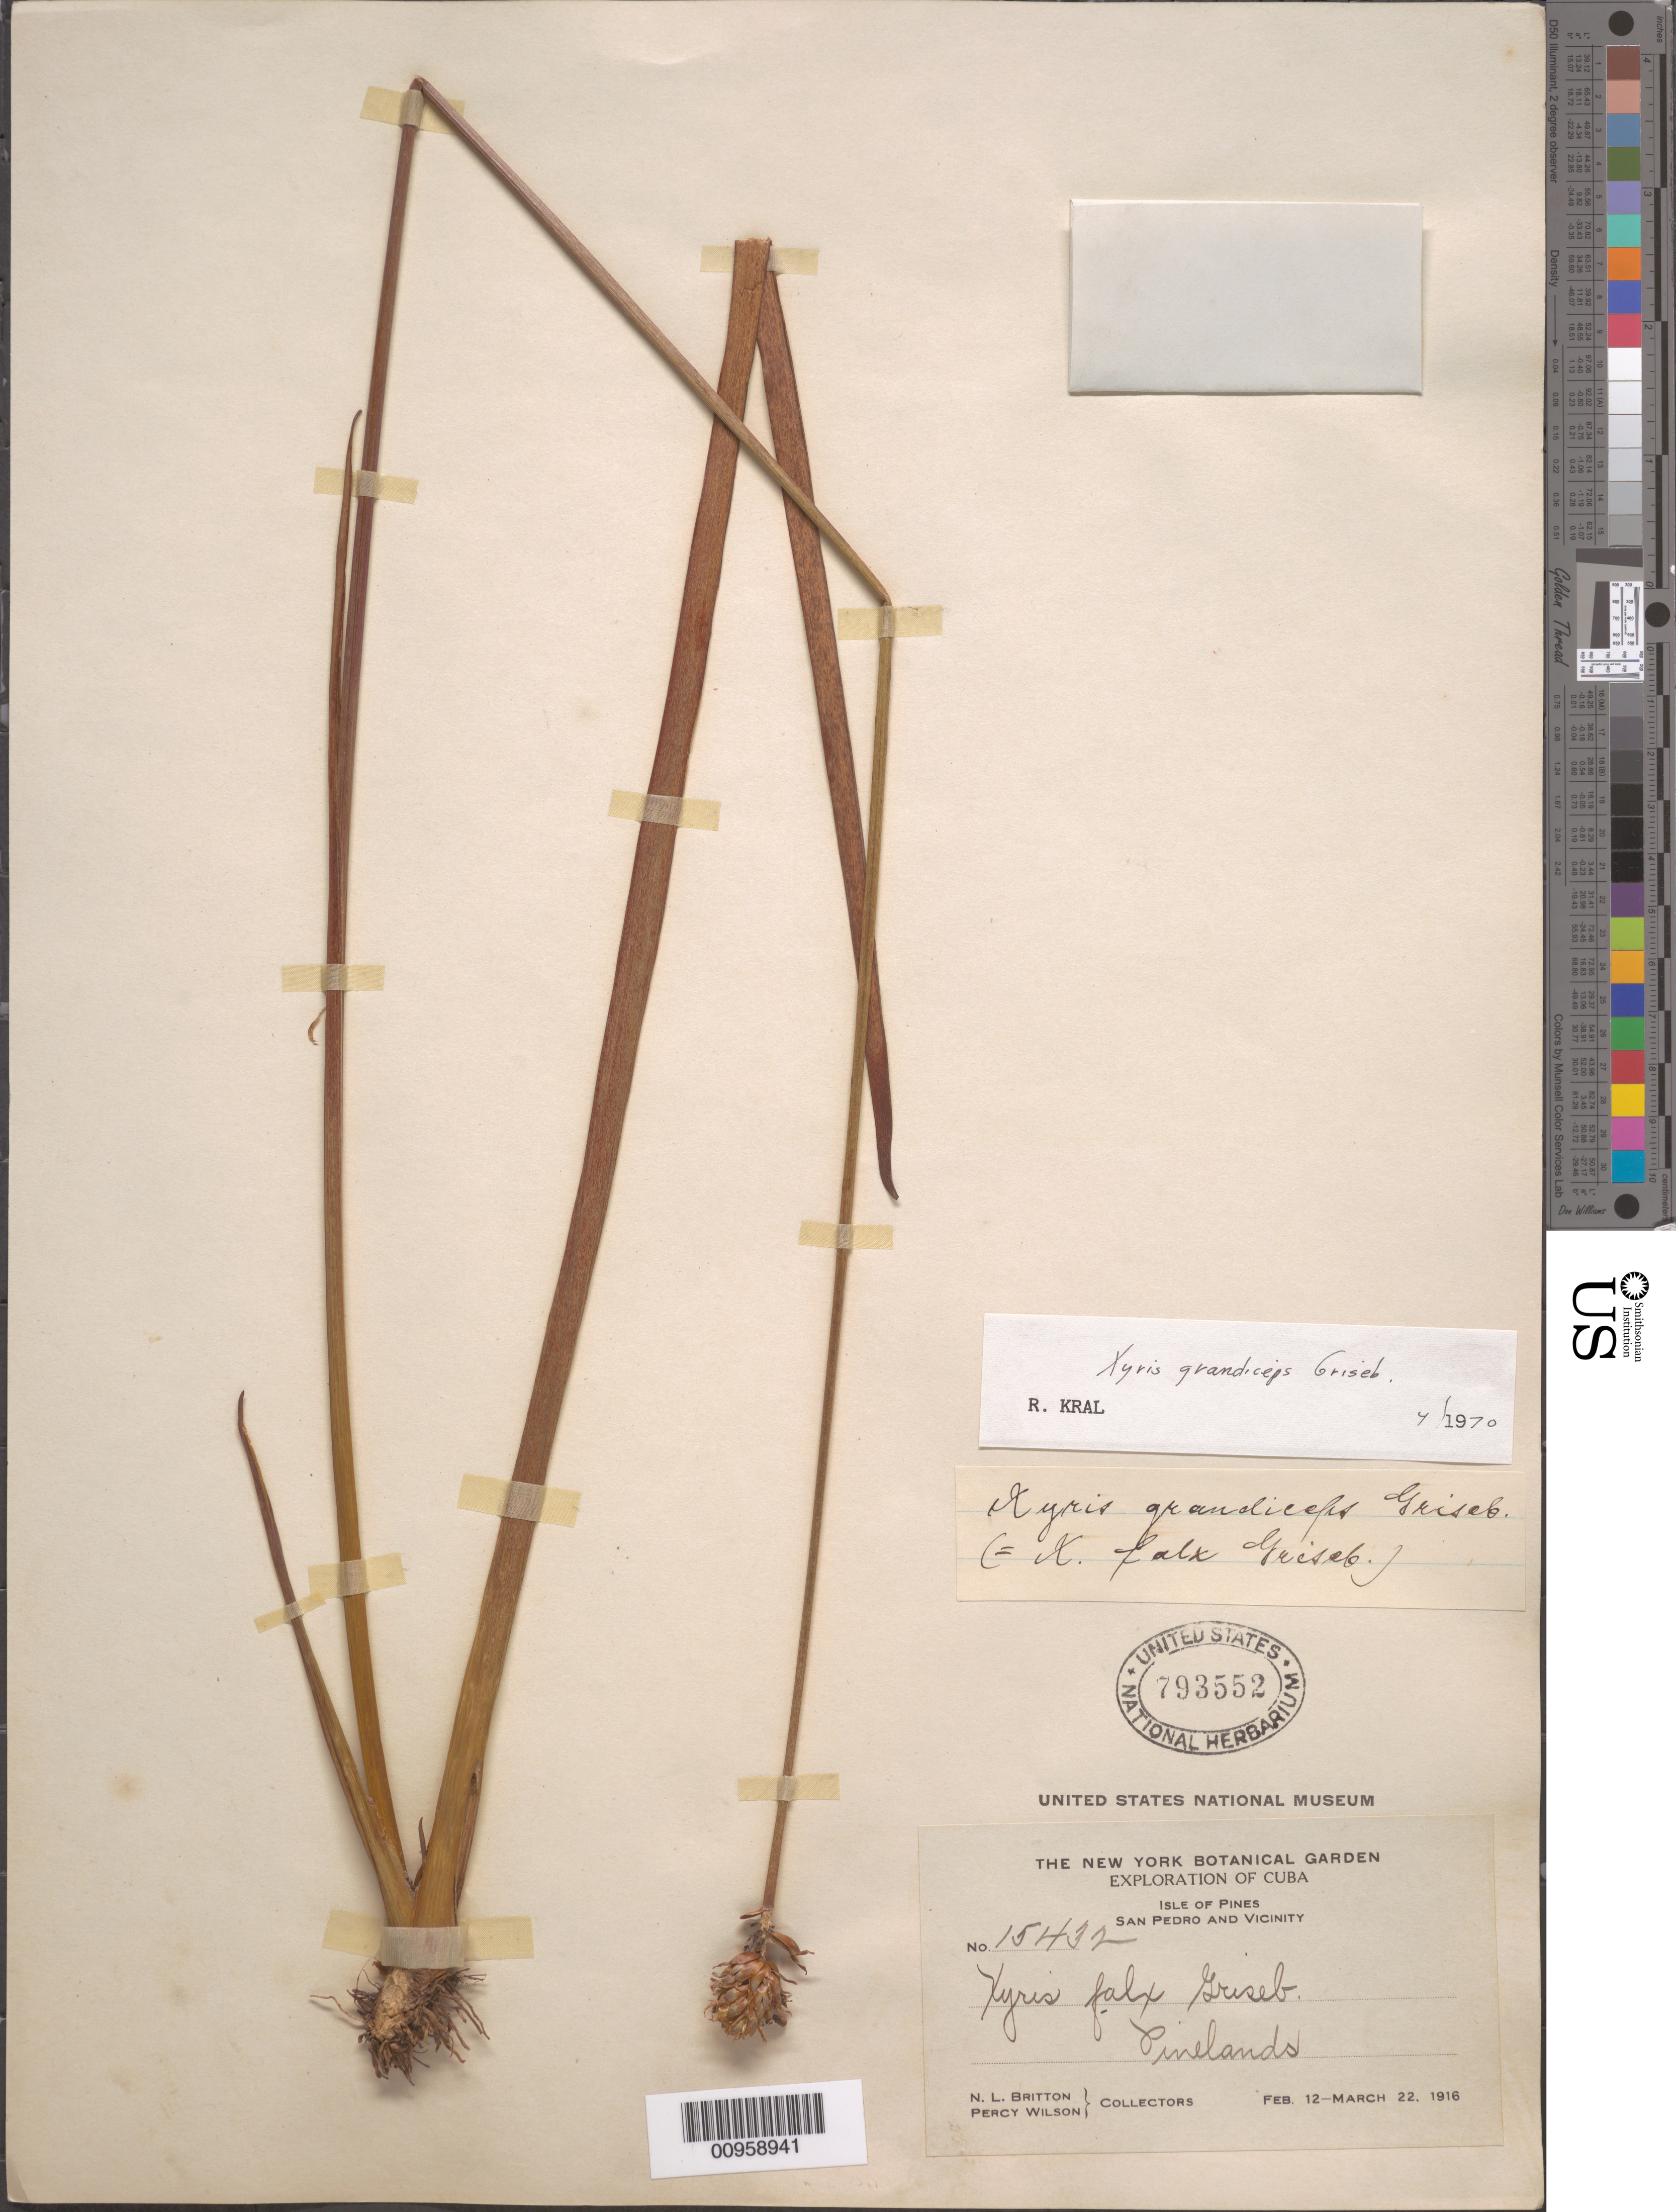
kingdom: Plantae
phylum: Tracheophyta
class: Liliopsida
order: Poales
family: Xyridaceae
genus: Xyris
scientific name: Xyris grandiceps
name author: Griseb.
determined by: Kral, Robert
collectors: N. Britton & P. Wilson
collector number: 15432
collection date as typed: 12 Feb 1916 to 22 Mar 1916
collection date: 1916-02-12/1916-03-22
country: Cuba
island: Isla de la Juventud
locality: San Pedro and vicinity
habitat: Pinelands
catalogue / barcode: US 793552